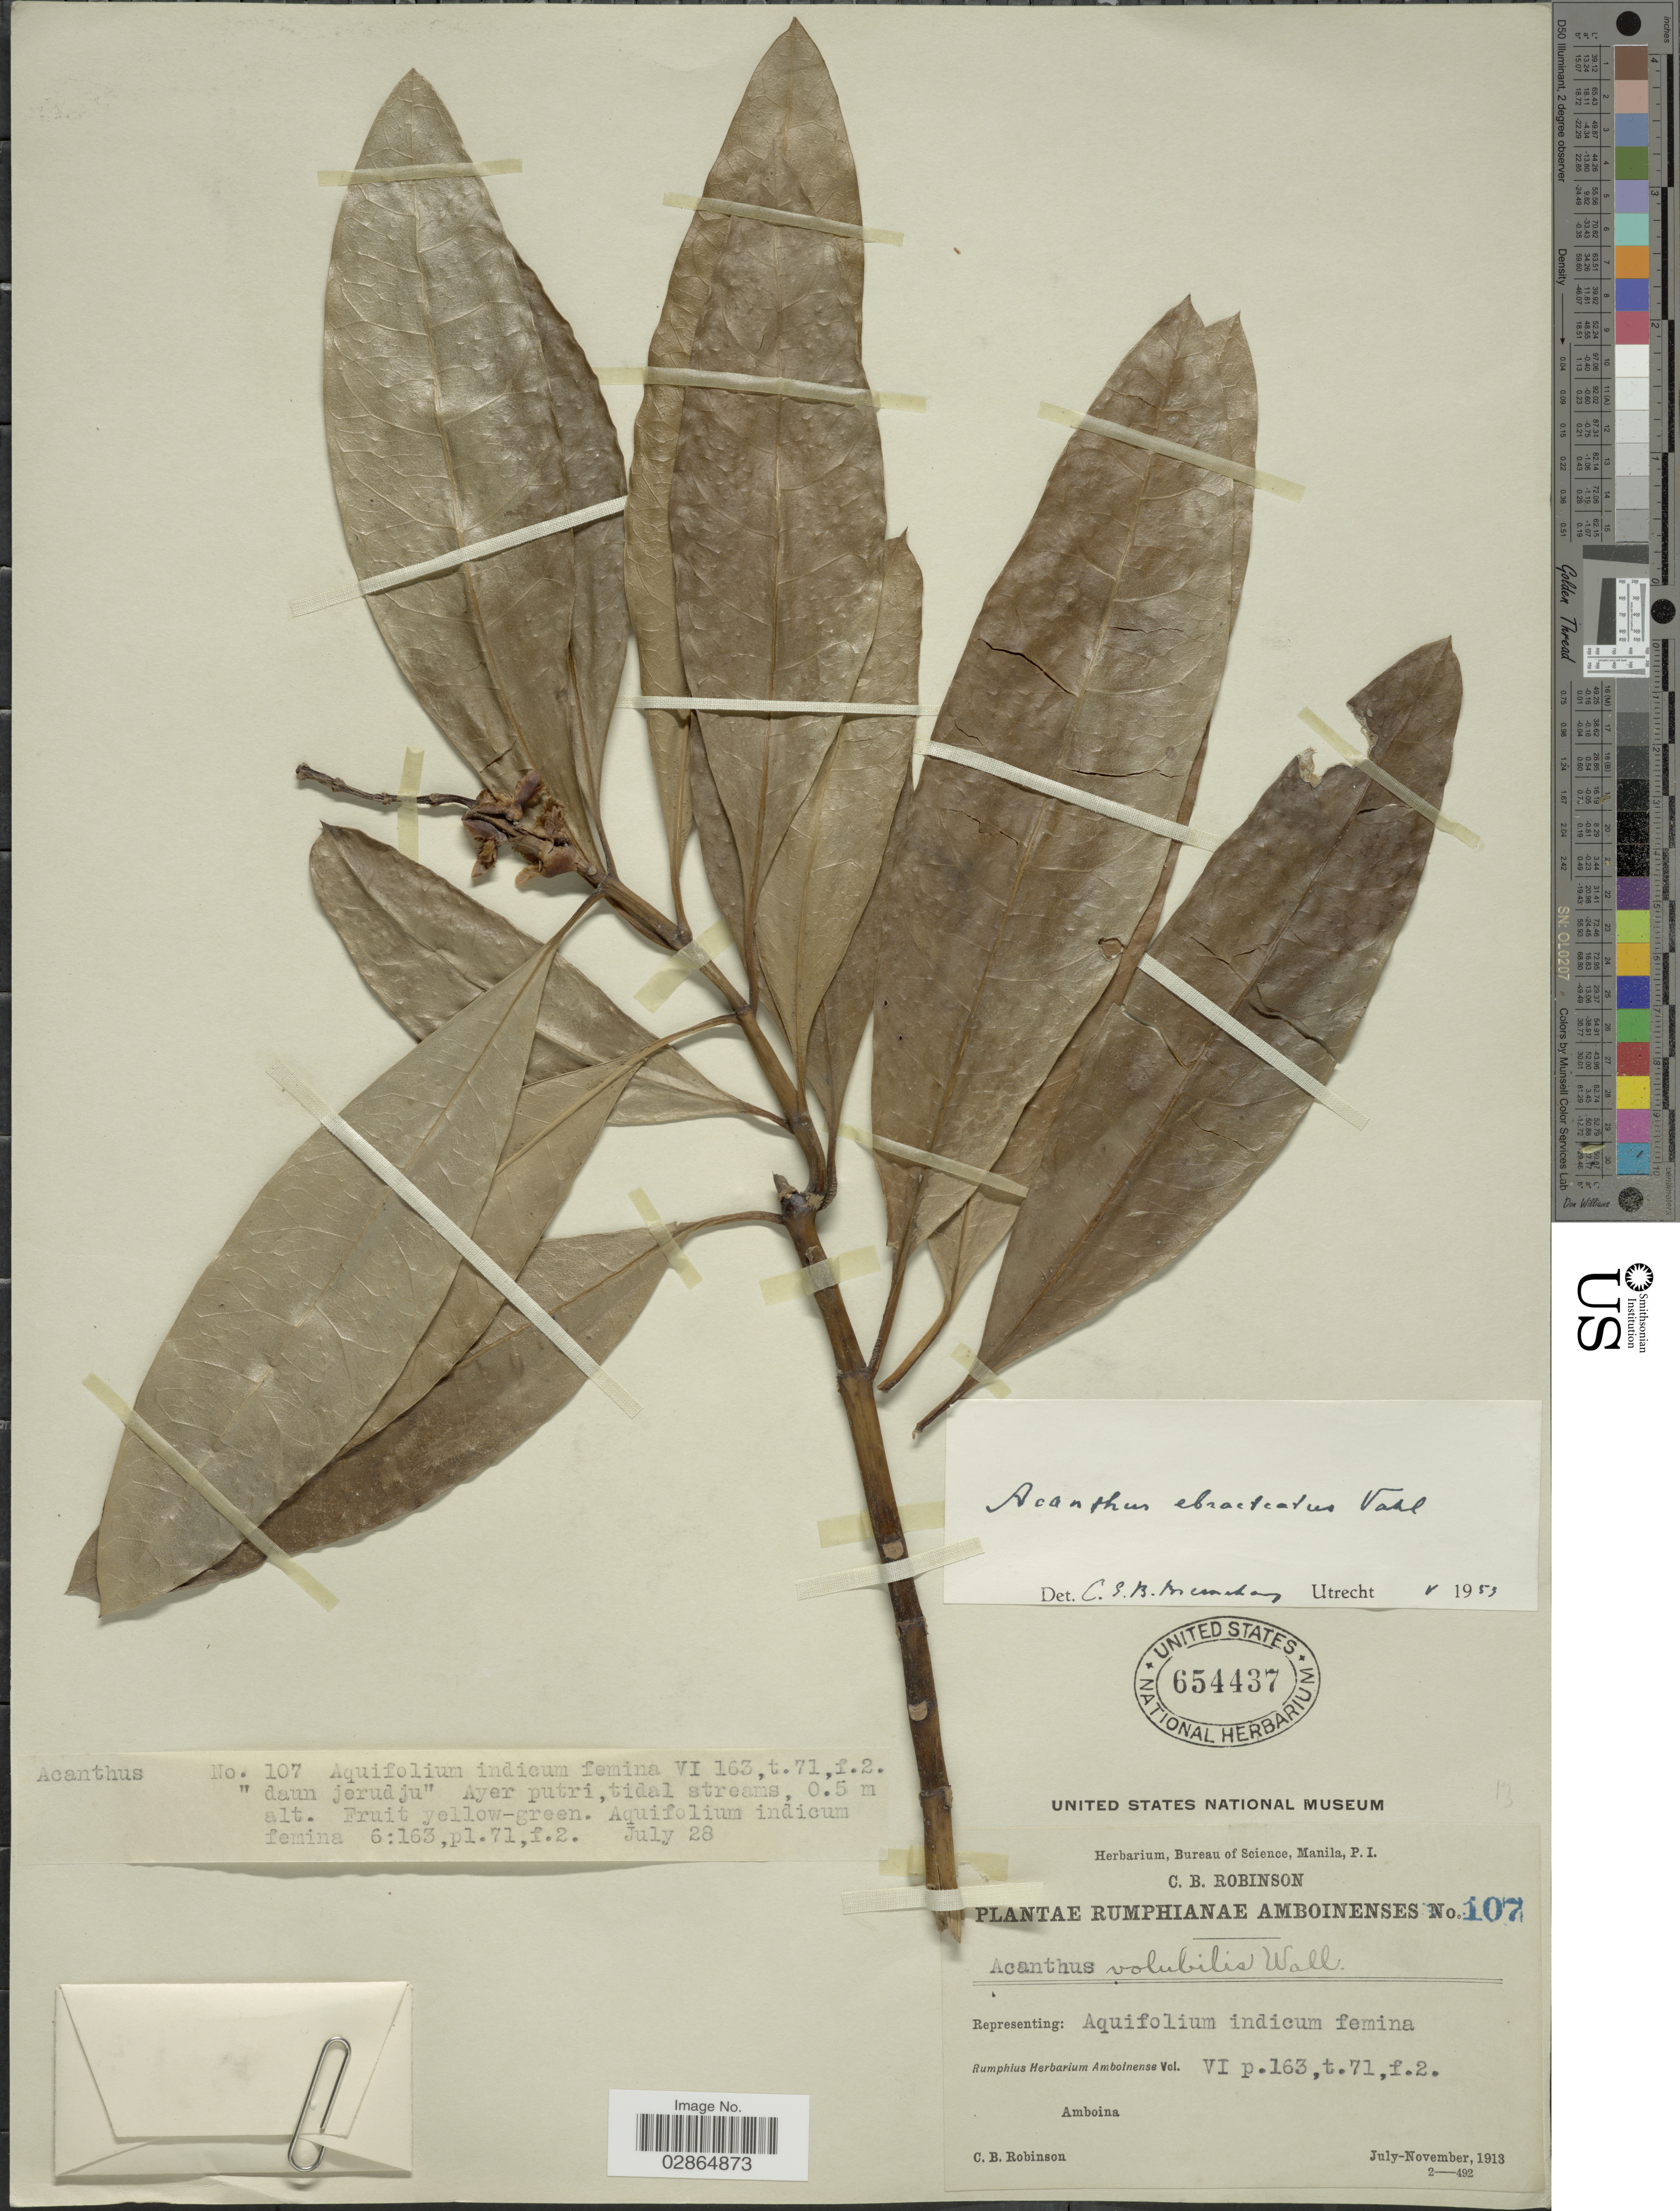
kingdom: Plantae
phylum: Tracheophyta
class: Magnoliopsida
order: Lamiales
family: Acanthaceae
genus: Acanthus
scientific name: Acanthus ebracteatus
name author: Vahl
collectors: C. Robinson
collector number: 107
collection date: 1913-07-28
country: Indonesia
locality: Rumphianae Amboinenses, Amboina.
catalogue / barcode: US 654437